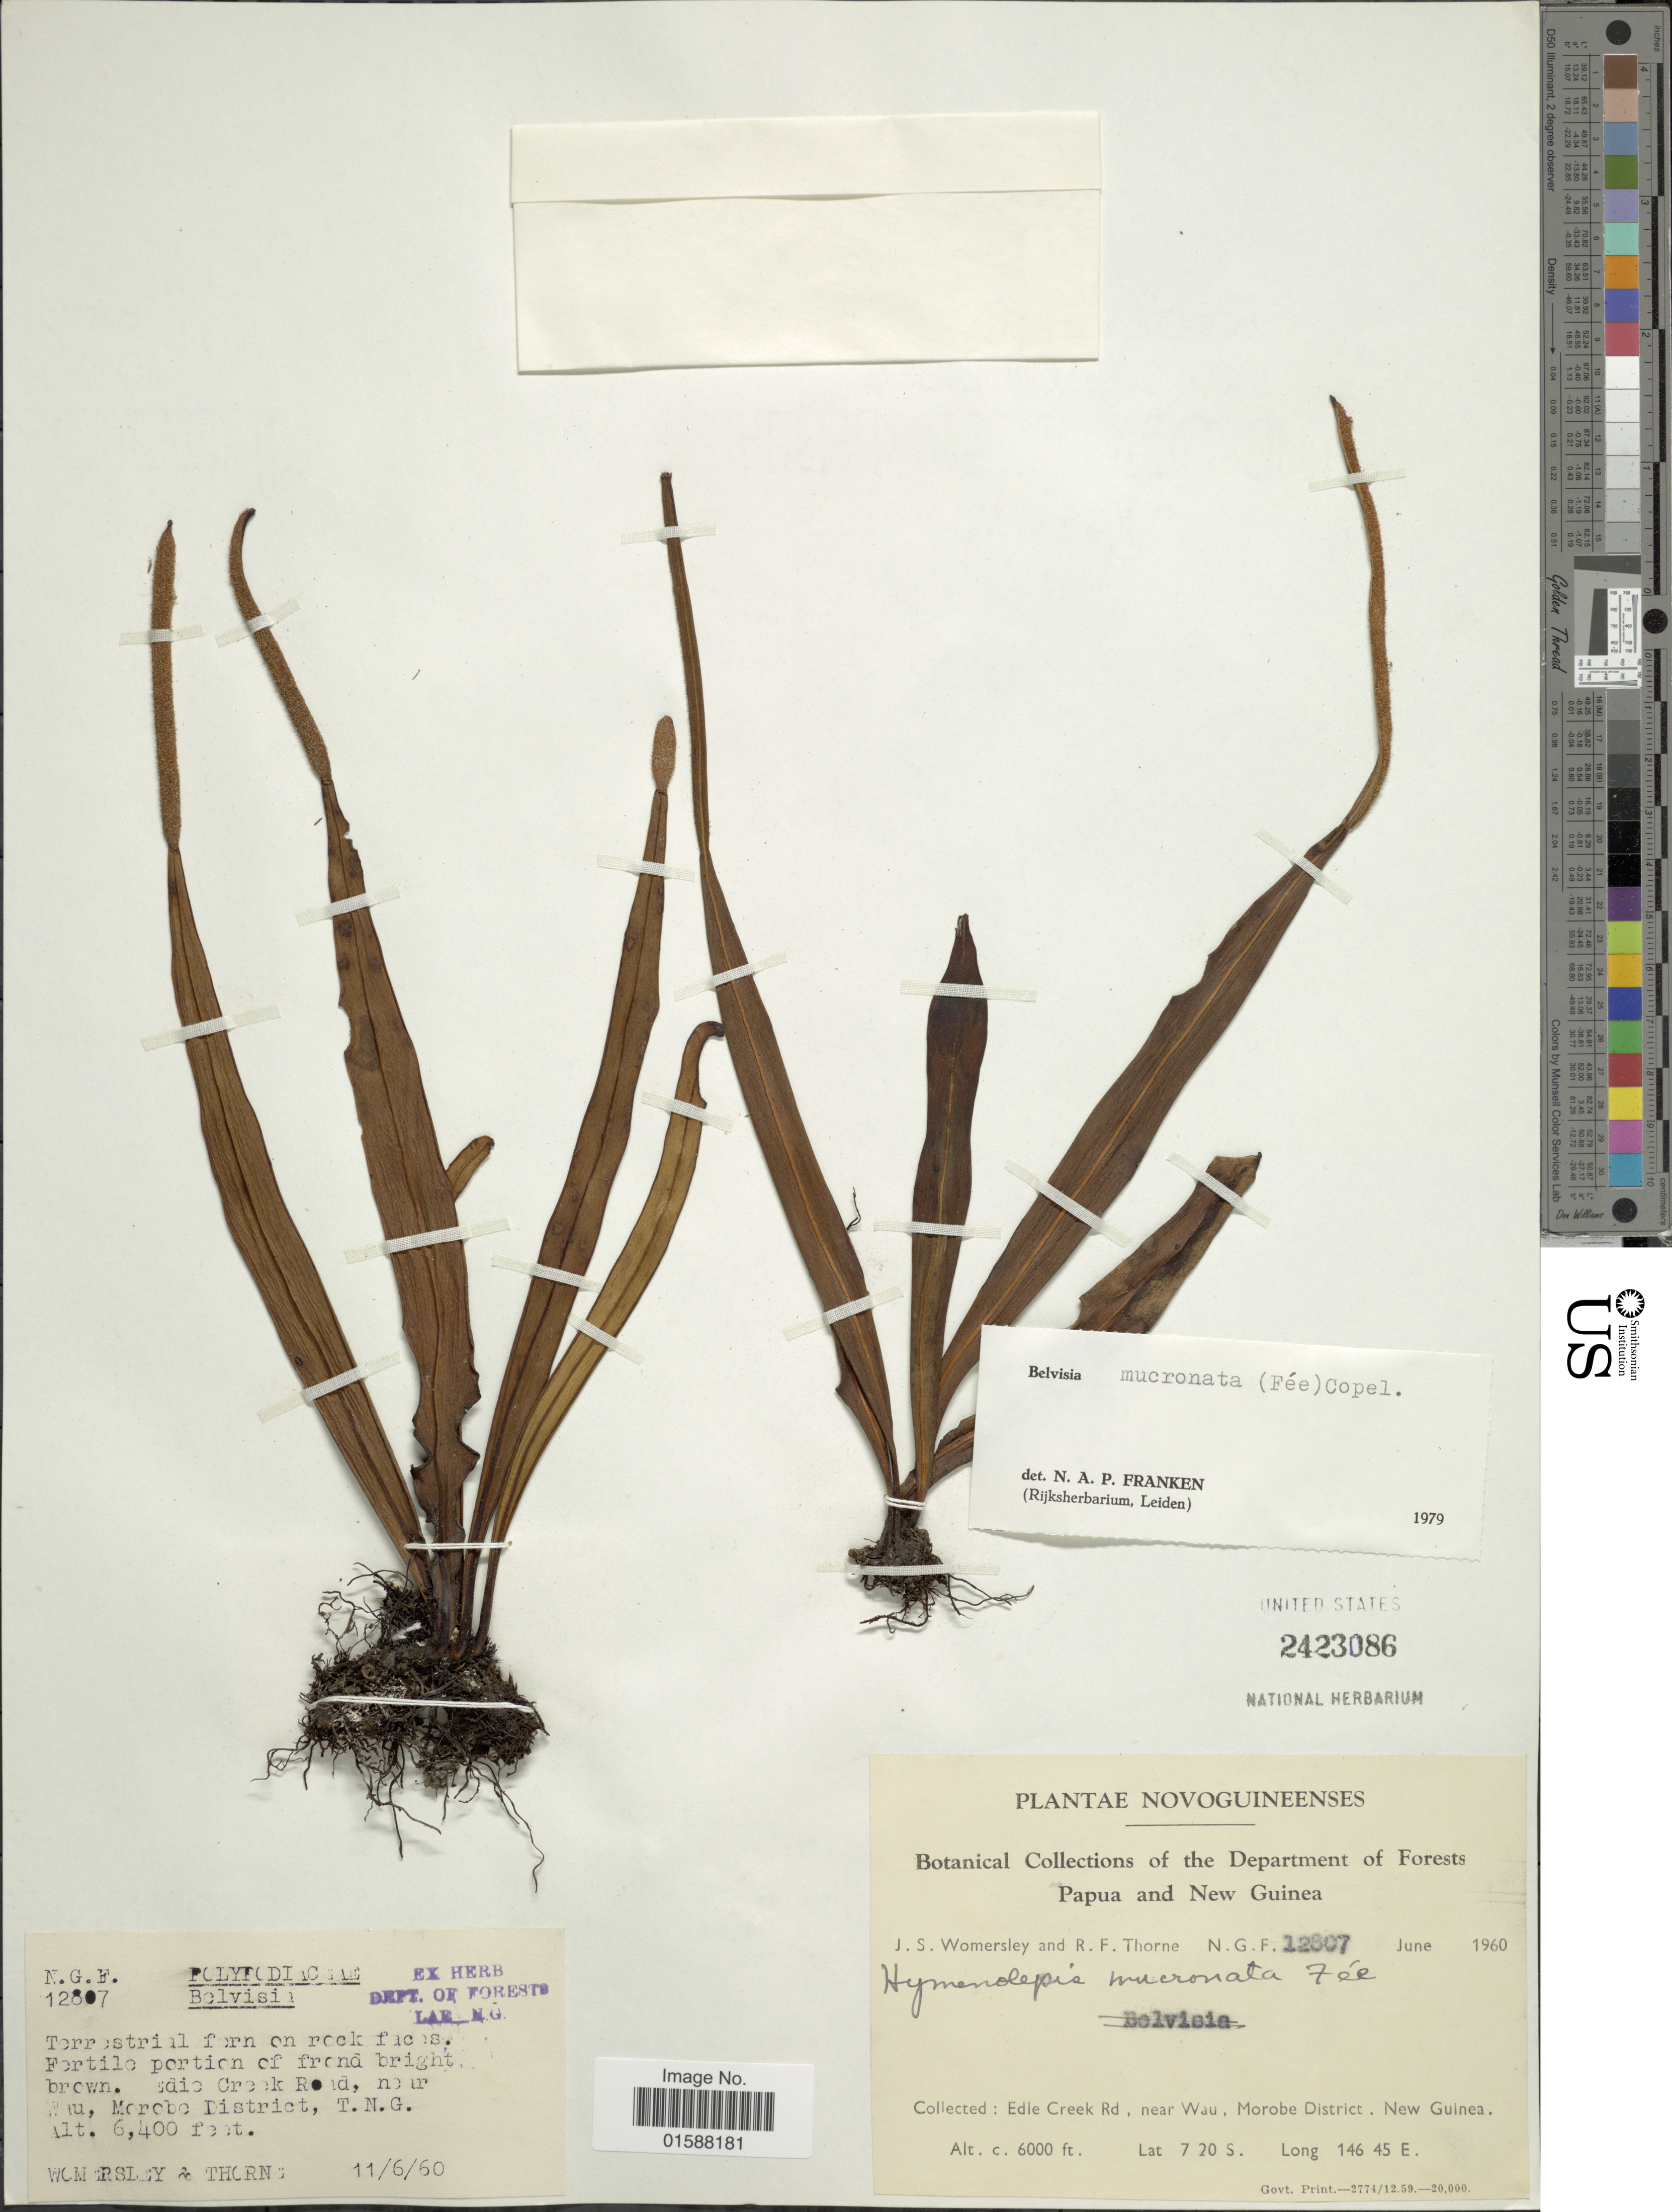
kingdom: Plantae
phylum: Tracheophyta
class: Polypodiopsida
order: Polypodiales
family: Polypodiaceae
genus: Lepisorus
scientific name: Lepisorus mucronatus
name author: (Fée) Li S. Wang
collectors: J. S. Womersley & R. F. Thorne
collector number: N.G.F. 12807*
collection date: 1960-06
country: Papua New Guinea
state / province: Morobe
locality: Edle Creek Rd, near Wau, New Guinea, T.N.G.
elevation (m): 1829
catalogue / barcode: US 2423086